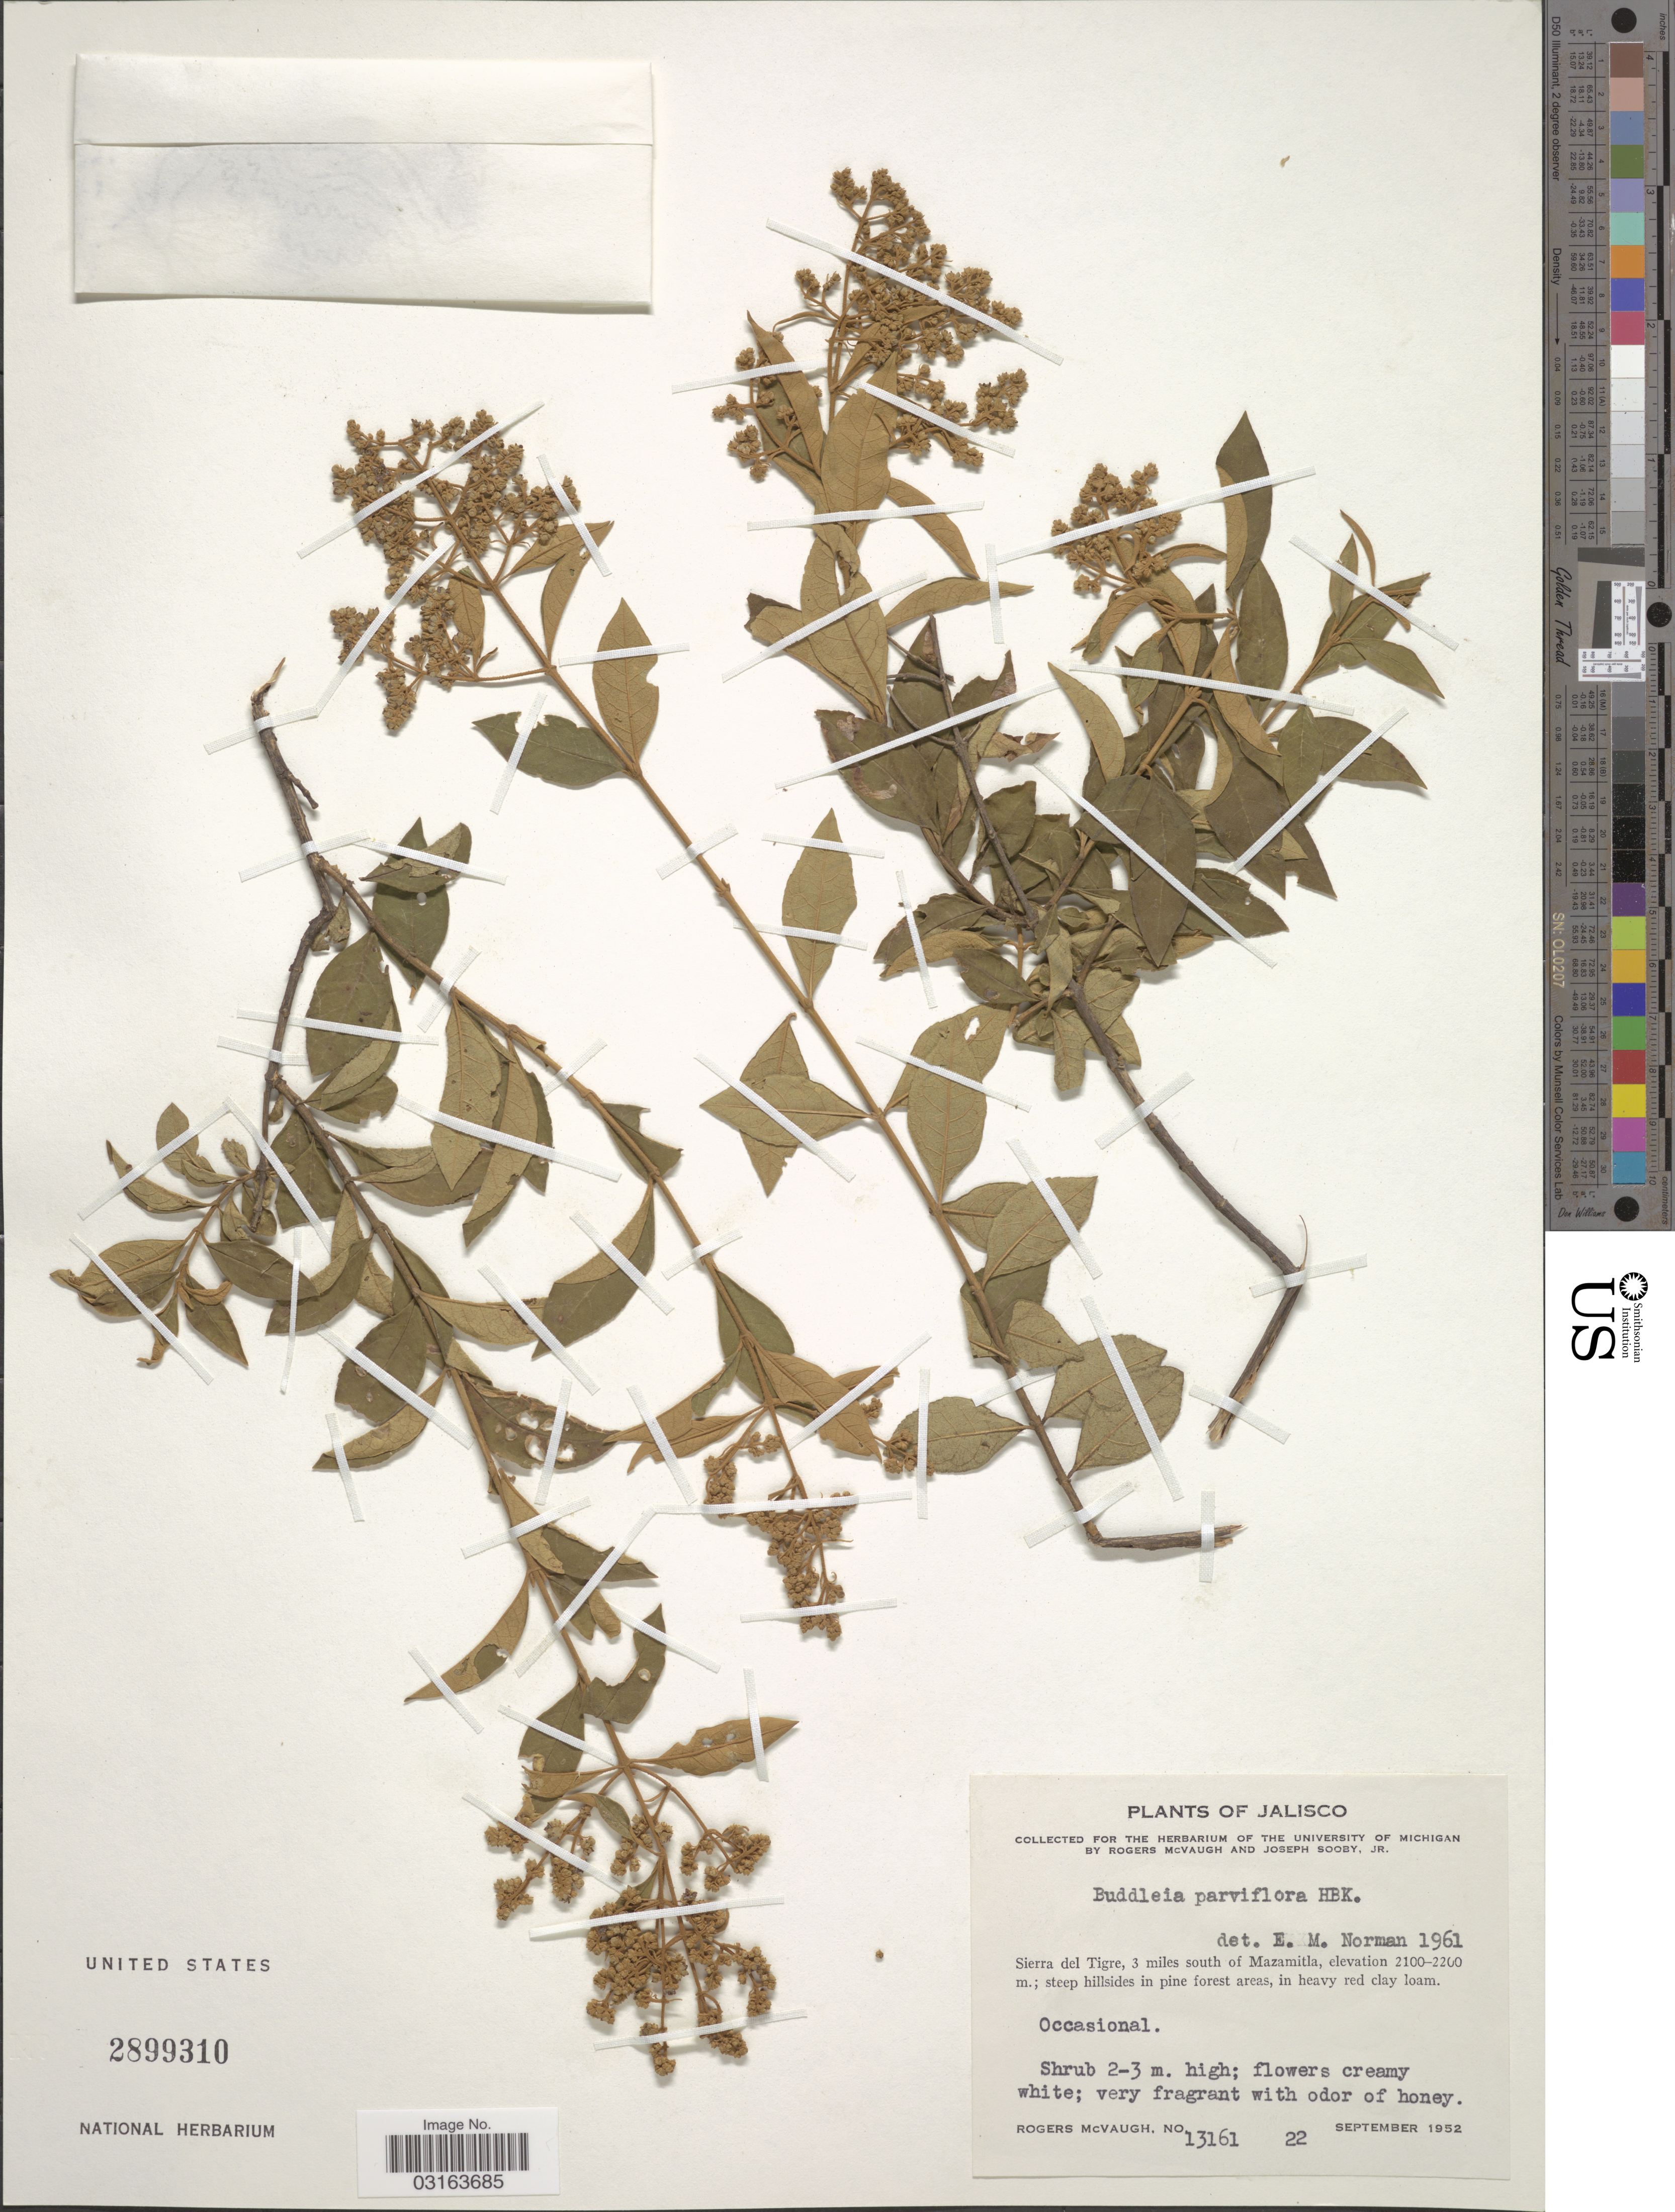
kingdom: Plantae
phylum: Tracheophyta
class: Magnoliopsida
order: Lamiales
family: Scrophulariaceae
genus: Buddleja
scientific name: Buddleja parviflora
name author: Kunth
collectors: R. McVaugh & J. Sooby Jr.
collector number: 13161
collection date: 1952-09-22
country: Mexico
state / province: Jalisco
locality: Sierra del Tigre, 3 miles south of Mazamitla.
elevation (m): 2100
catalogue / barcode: US 25899310